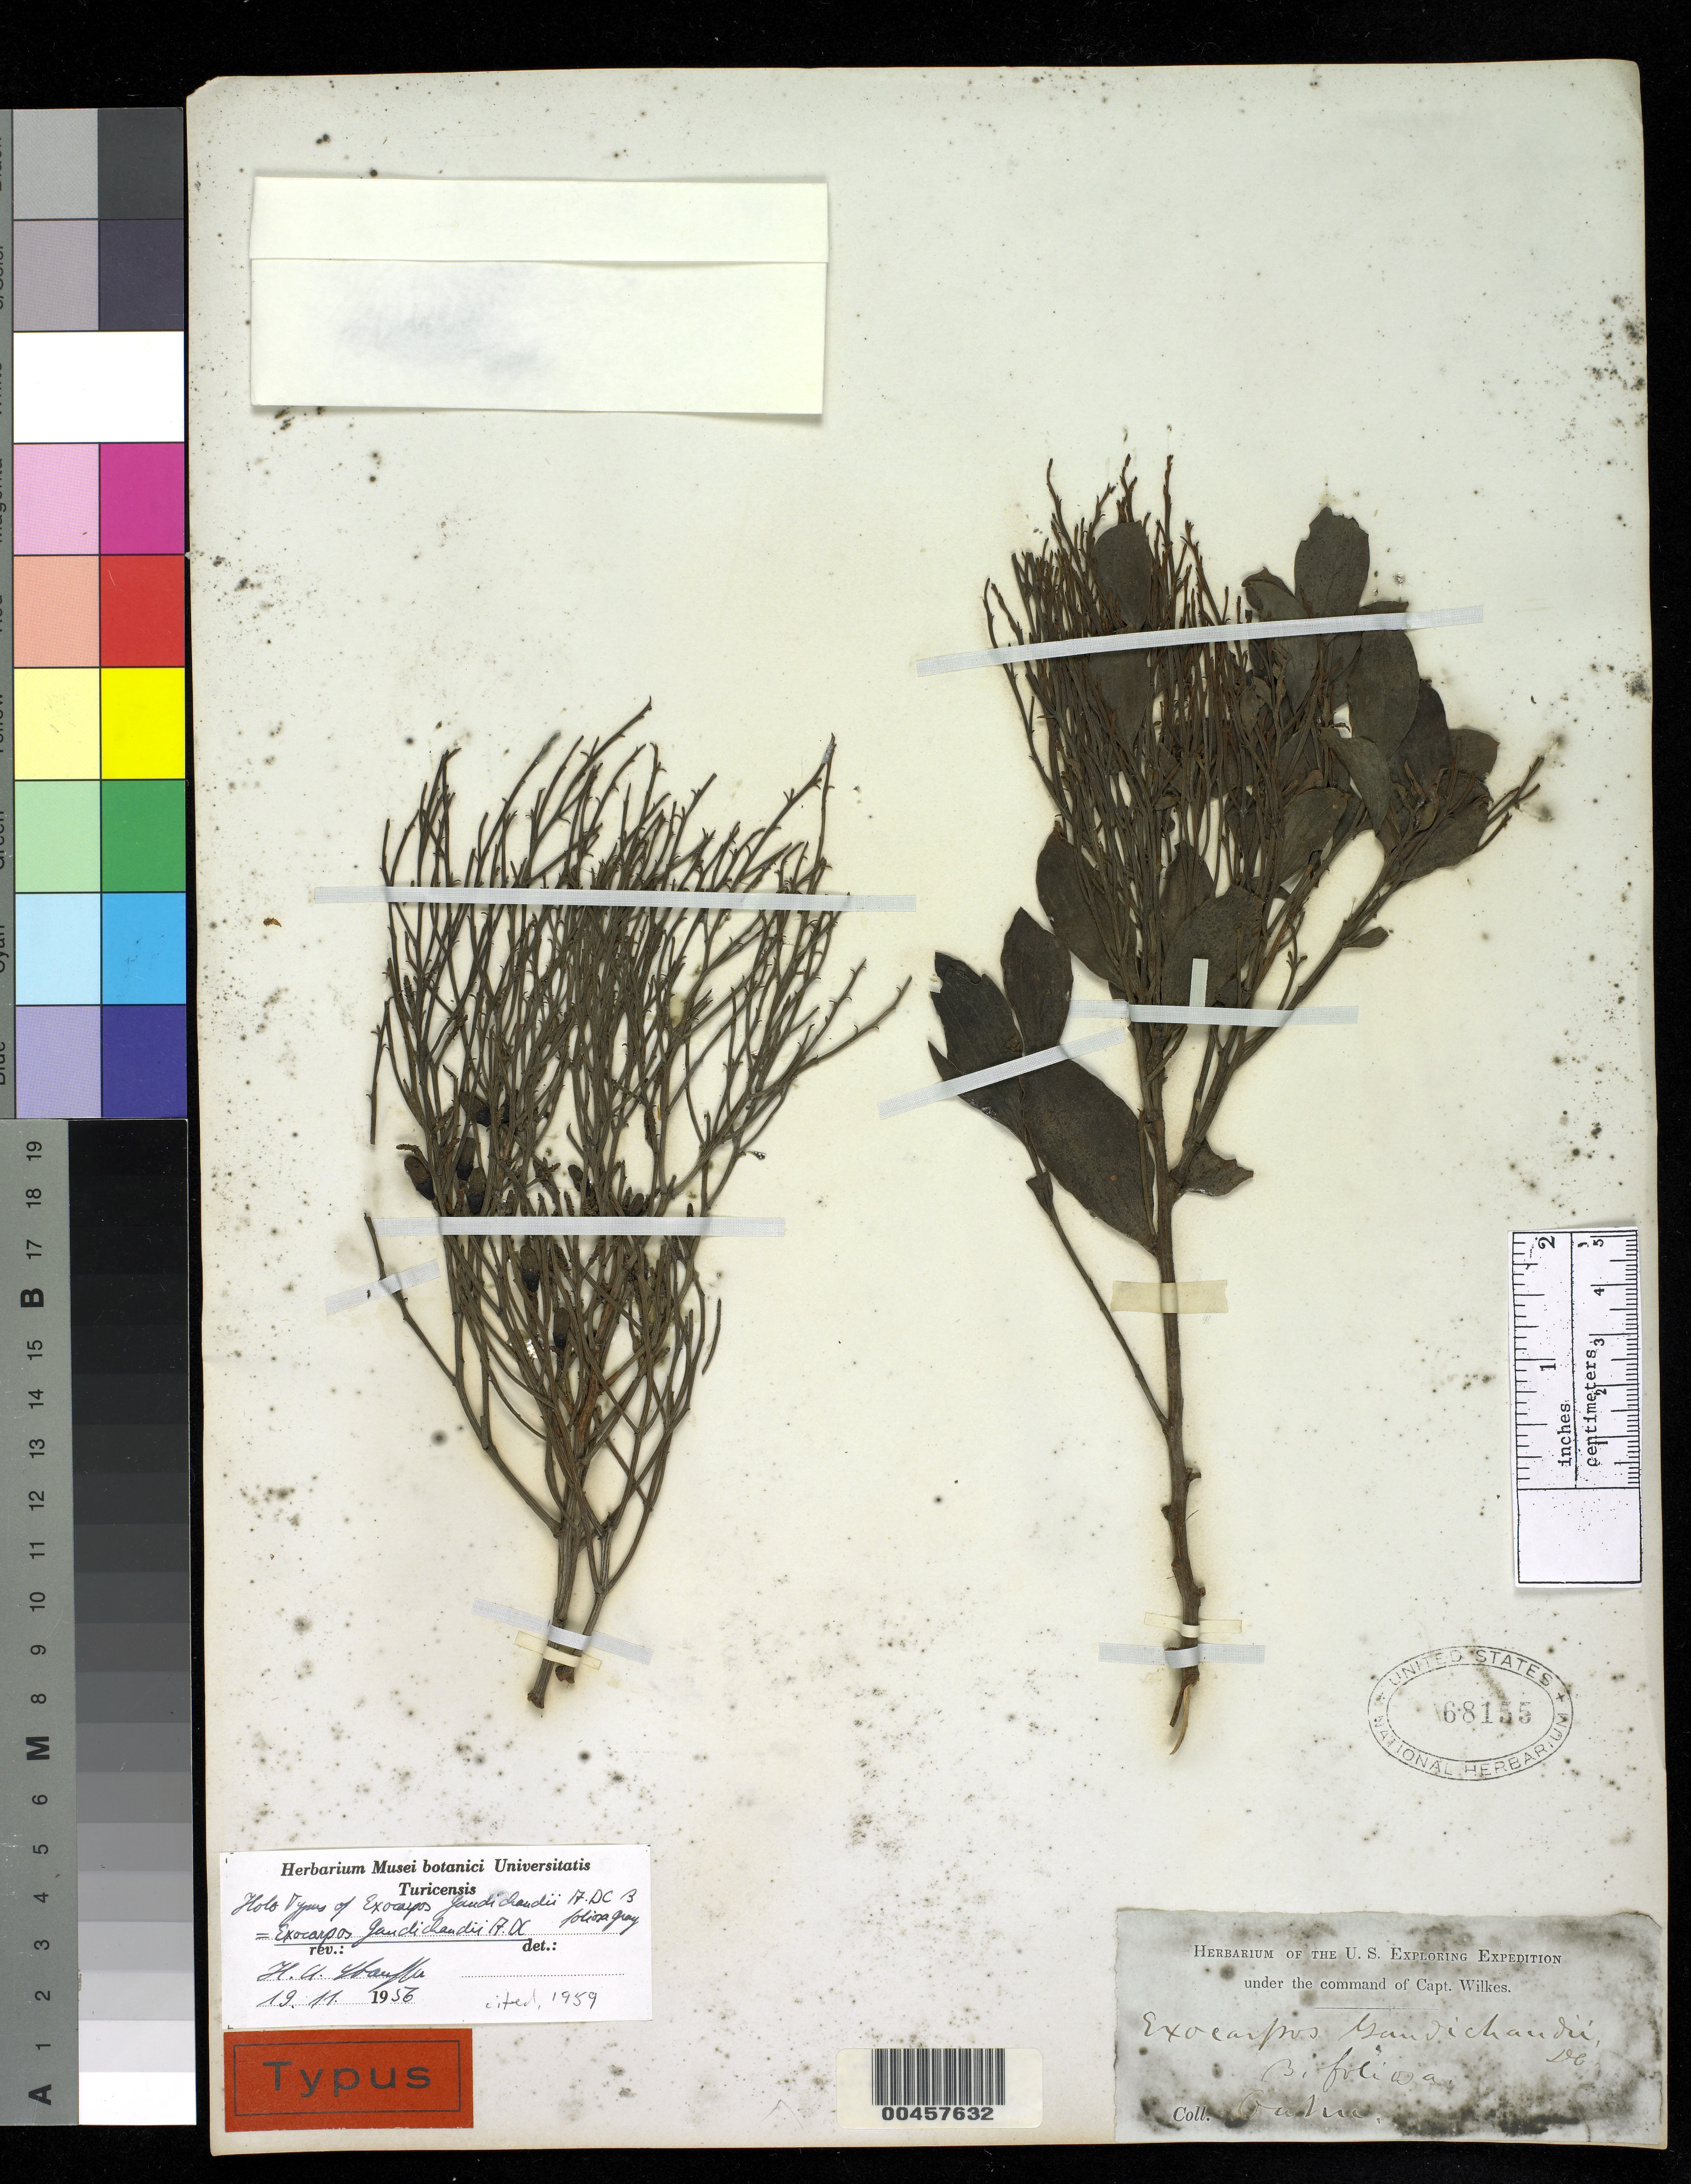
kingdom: Plantae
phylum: Tracheophyta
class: Magnoliopsida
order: Santalales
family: Santalaceae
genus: Exocarpos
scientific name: Exocarpos gaudichaudii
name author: A. DC.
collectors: Wilkes Explor. Exped.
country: United States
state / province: Hawaii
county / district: Honolulu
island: Oahu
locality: Oahu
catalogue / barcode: US 68155